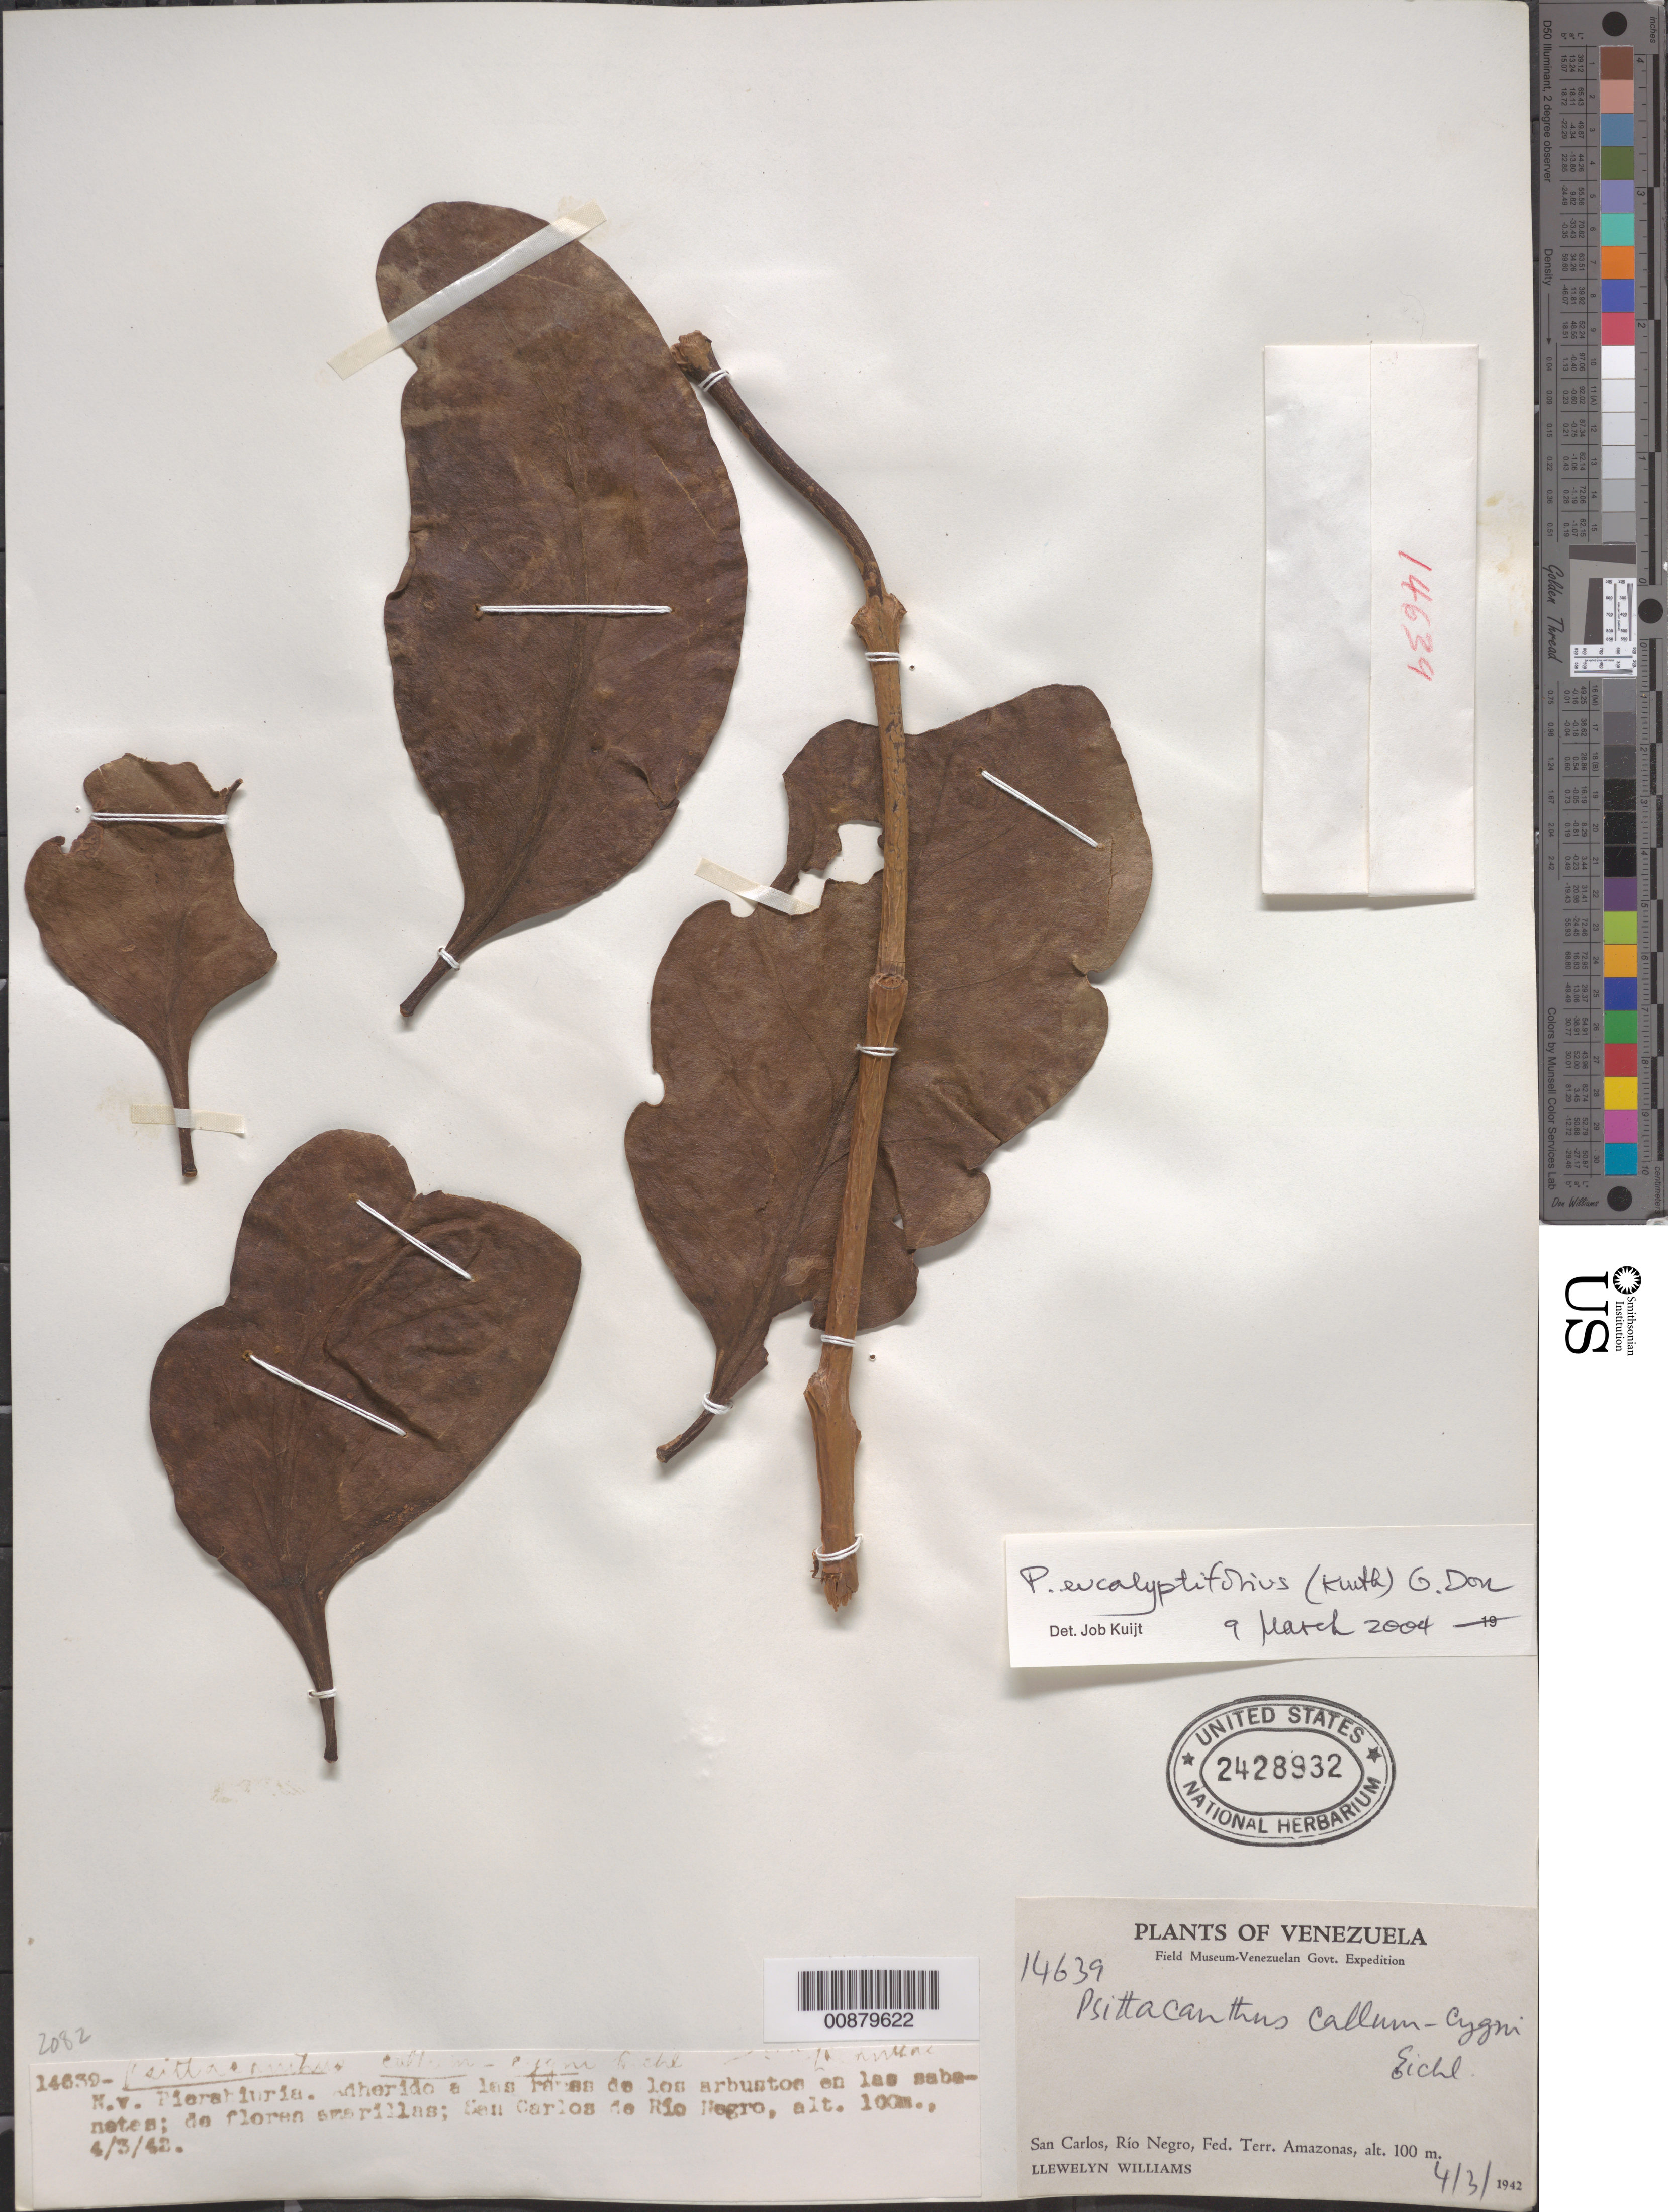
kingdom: Plantae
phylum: Tracheophyta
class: Magnoliopsida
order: Santalales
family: Loranthaceae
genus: Psittacanthus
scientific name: Psittacanthus eucalyptifolius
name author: (Kunth) G. Don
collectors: Ll. Williams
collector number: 14639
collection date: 1942-03-04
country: Venezuela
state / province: Amazonas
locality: San Carlos, Río Negro, Fed. Terr.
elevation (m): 100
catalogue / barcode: US 2428932